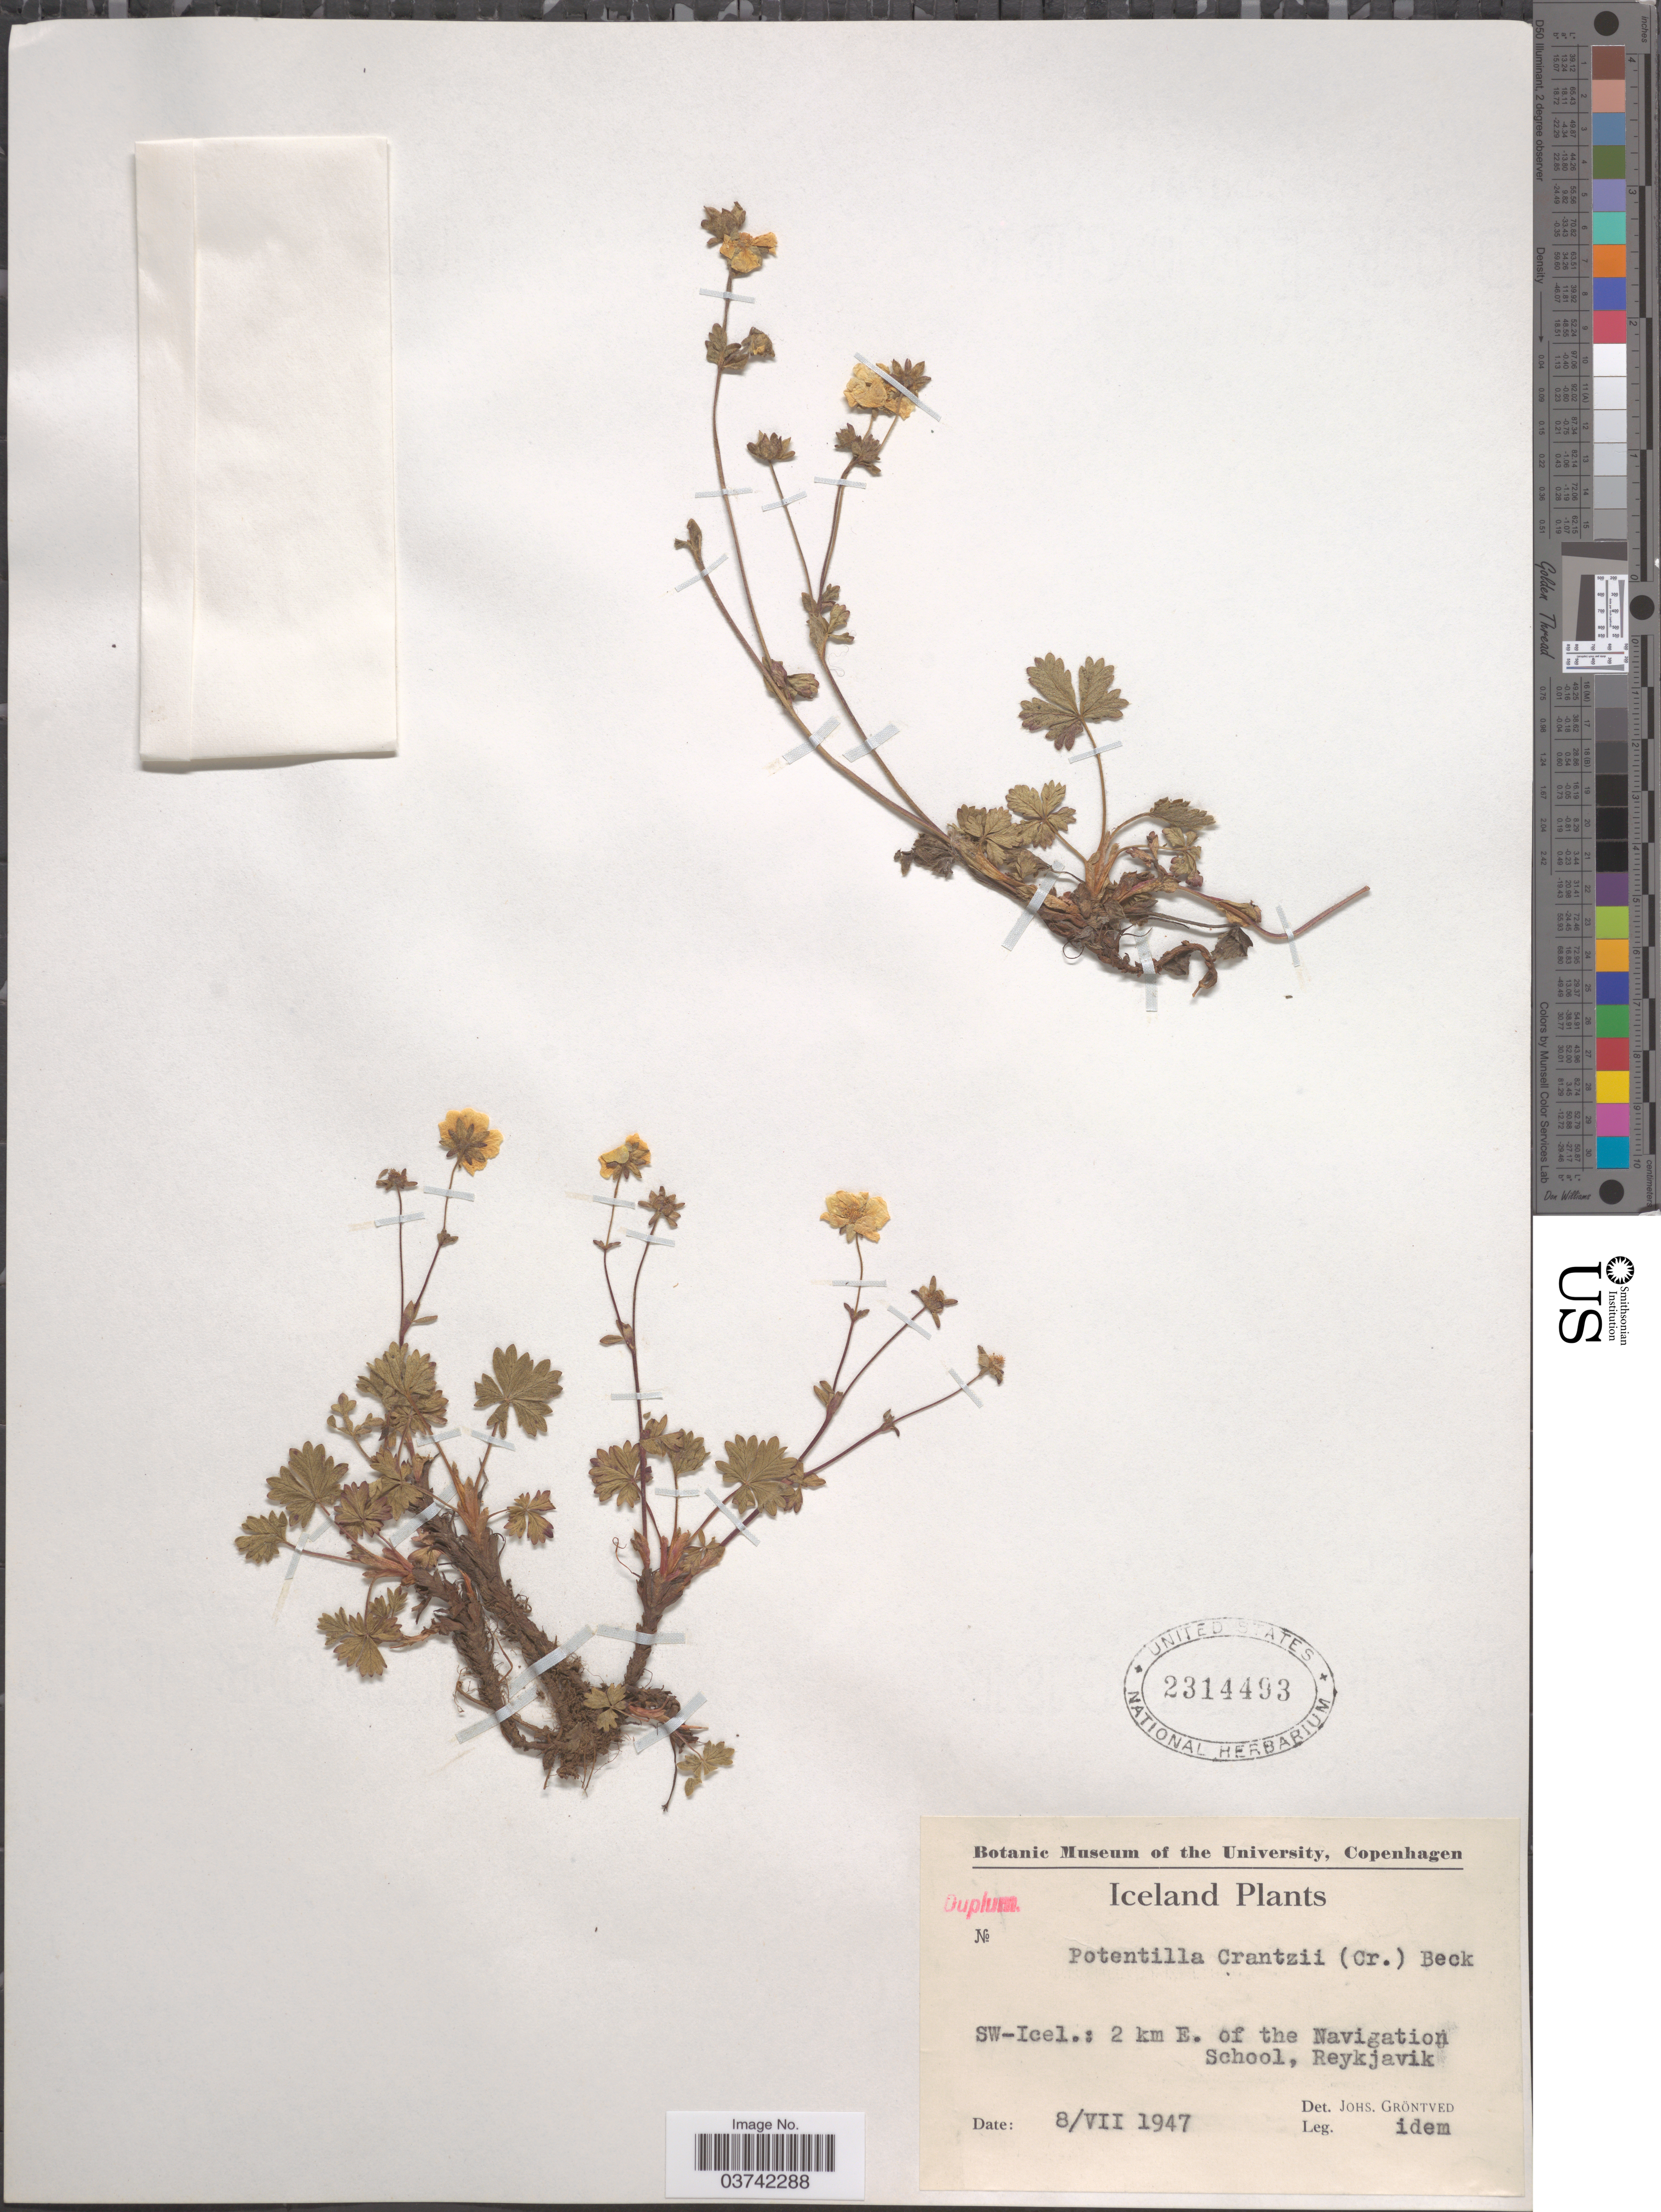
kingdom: Plantae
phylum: Tracheophyta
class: Magnoliopsida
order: Rosales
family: Rosaceae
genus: Potentilla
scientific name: Potentilla crantzii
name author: (Crantz) Beck ex Fritsch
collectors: J. Gröntved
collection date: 1947-07-08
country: Iceland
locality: SW-Icel.: 2 km E. of the Navigation School, Reykjavik.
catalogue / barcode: US 2314493